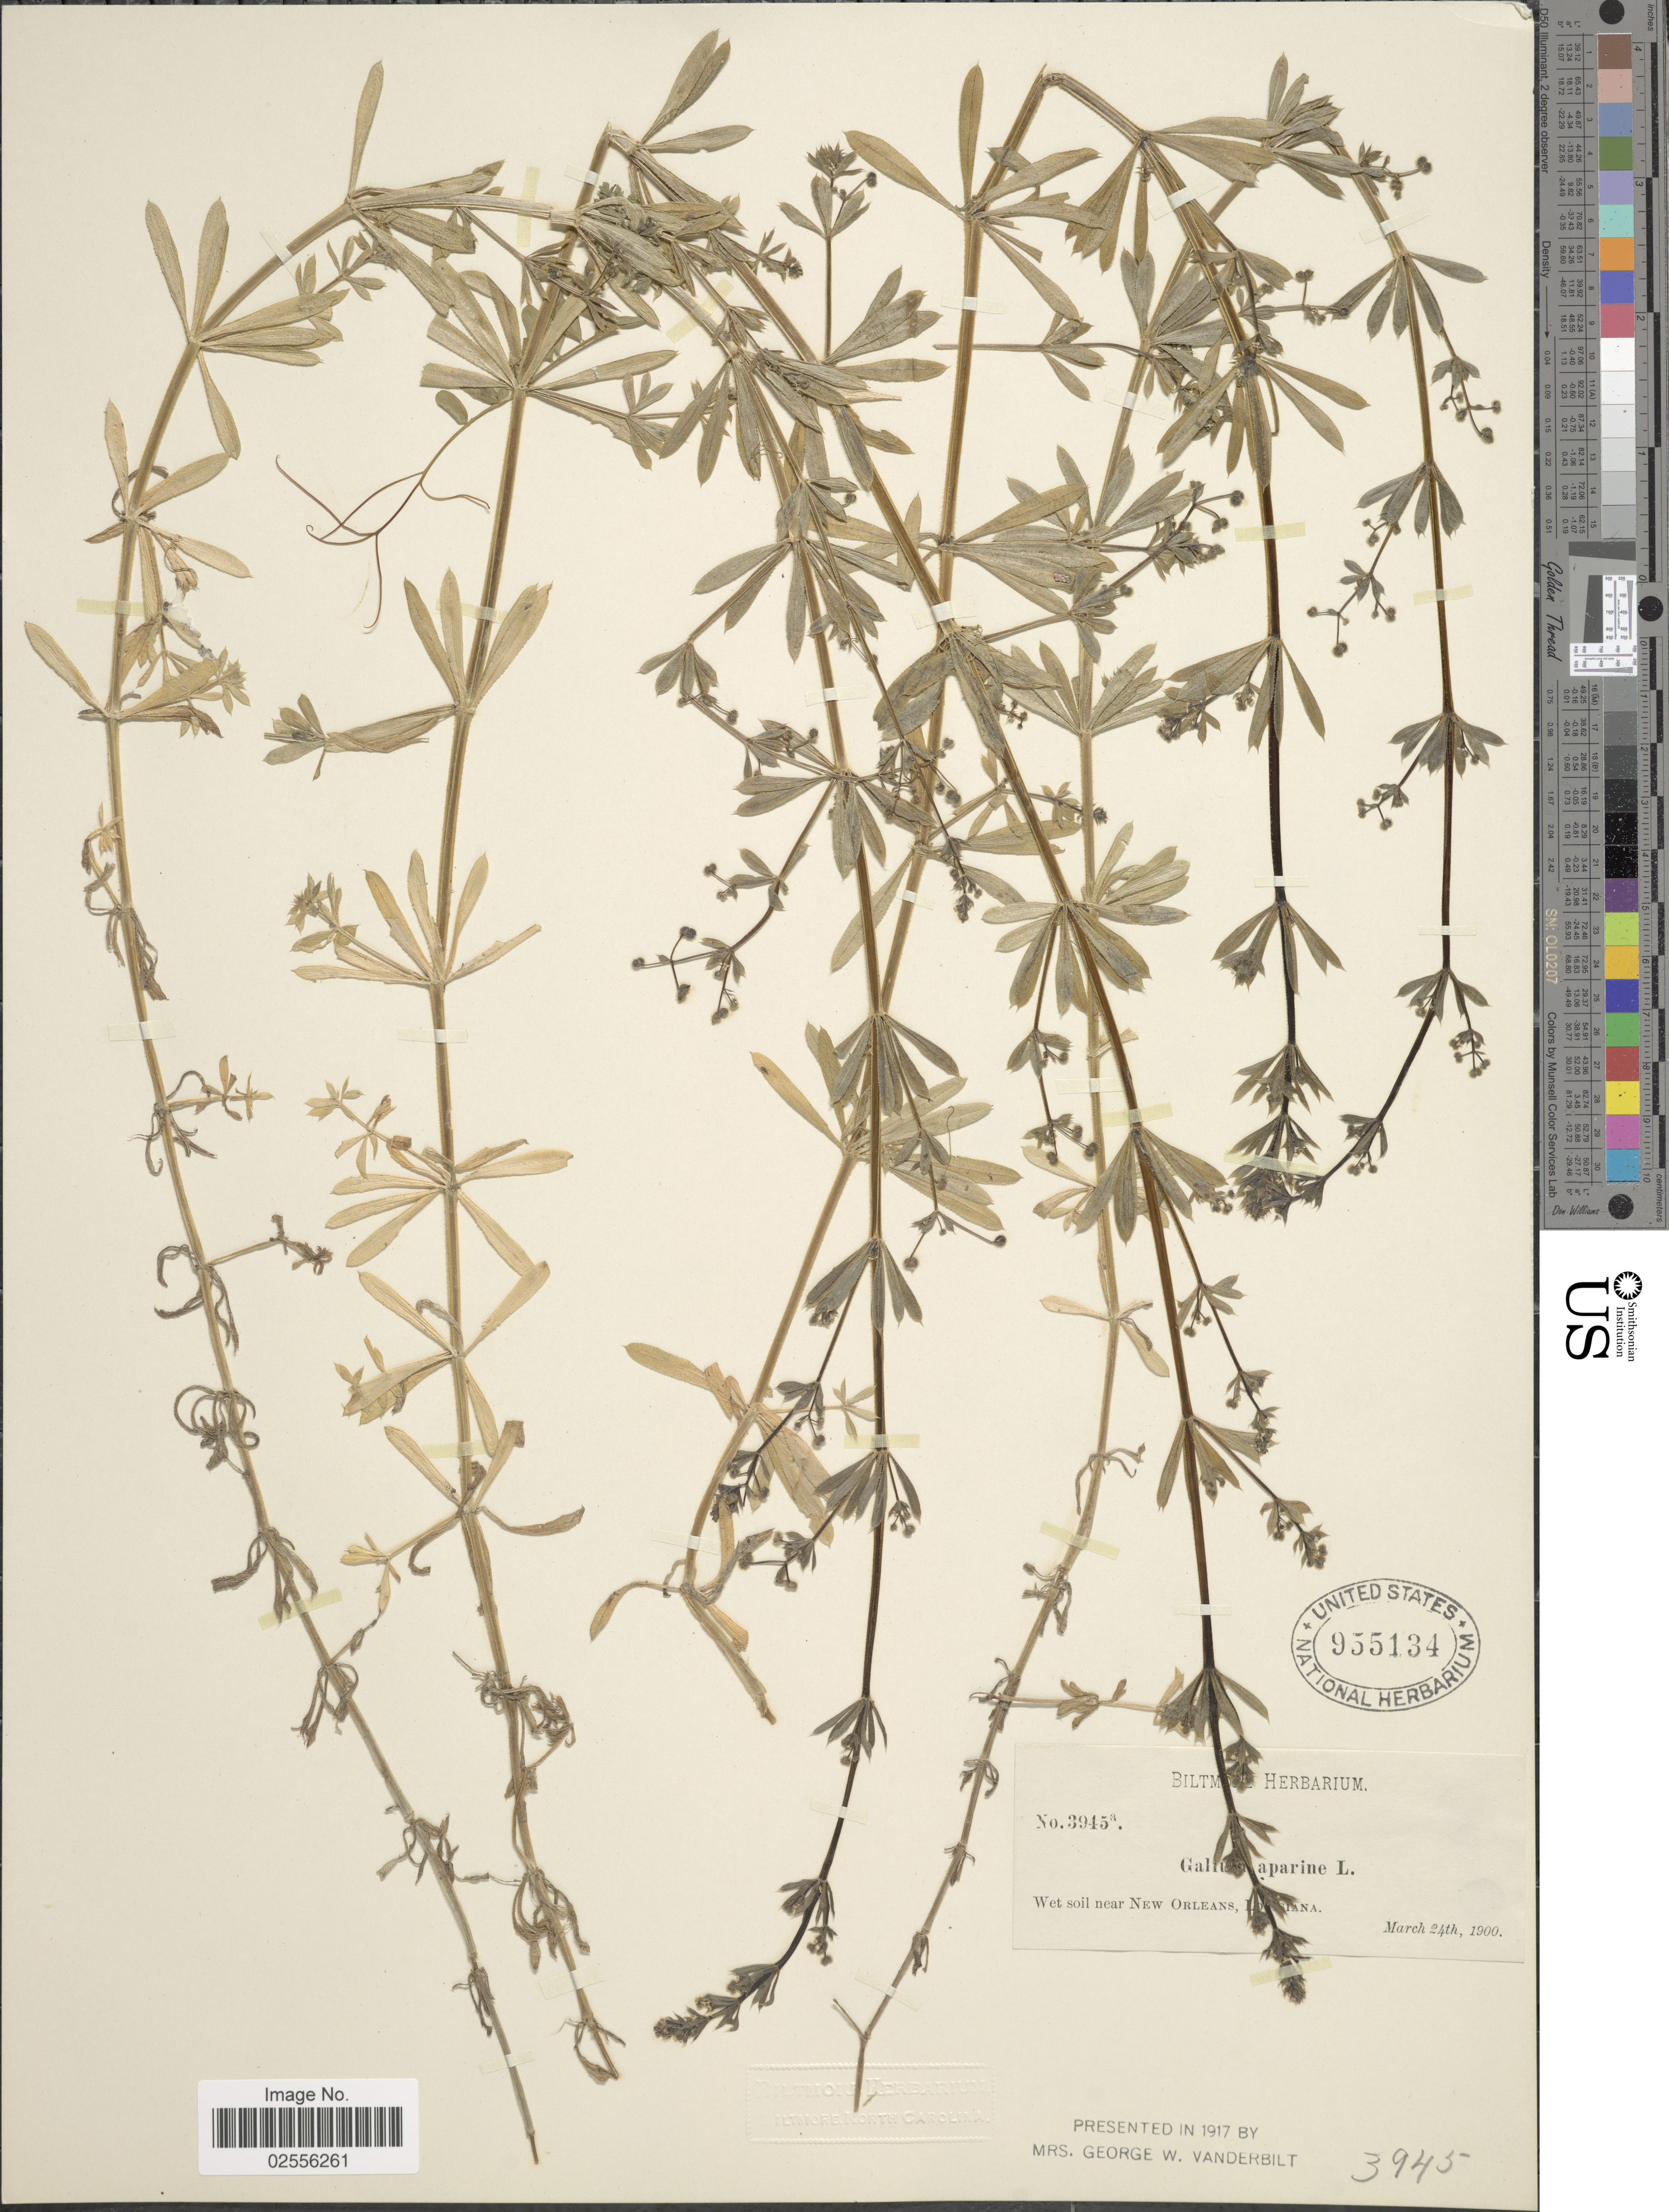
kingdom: Plantae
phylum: Tracheophyta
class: Magnoliopsida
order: Gentianales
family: Rubiaceae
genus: Galium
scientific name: Galium aparine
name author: L.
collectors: ex herb. Biltmore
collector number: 3945a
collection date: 1900-03-24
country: United States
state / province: Louisiana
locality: New Orleans.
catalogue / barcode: US 955134